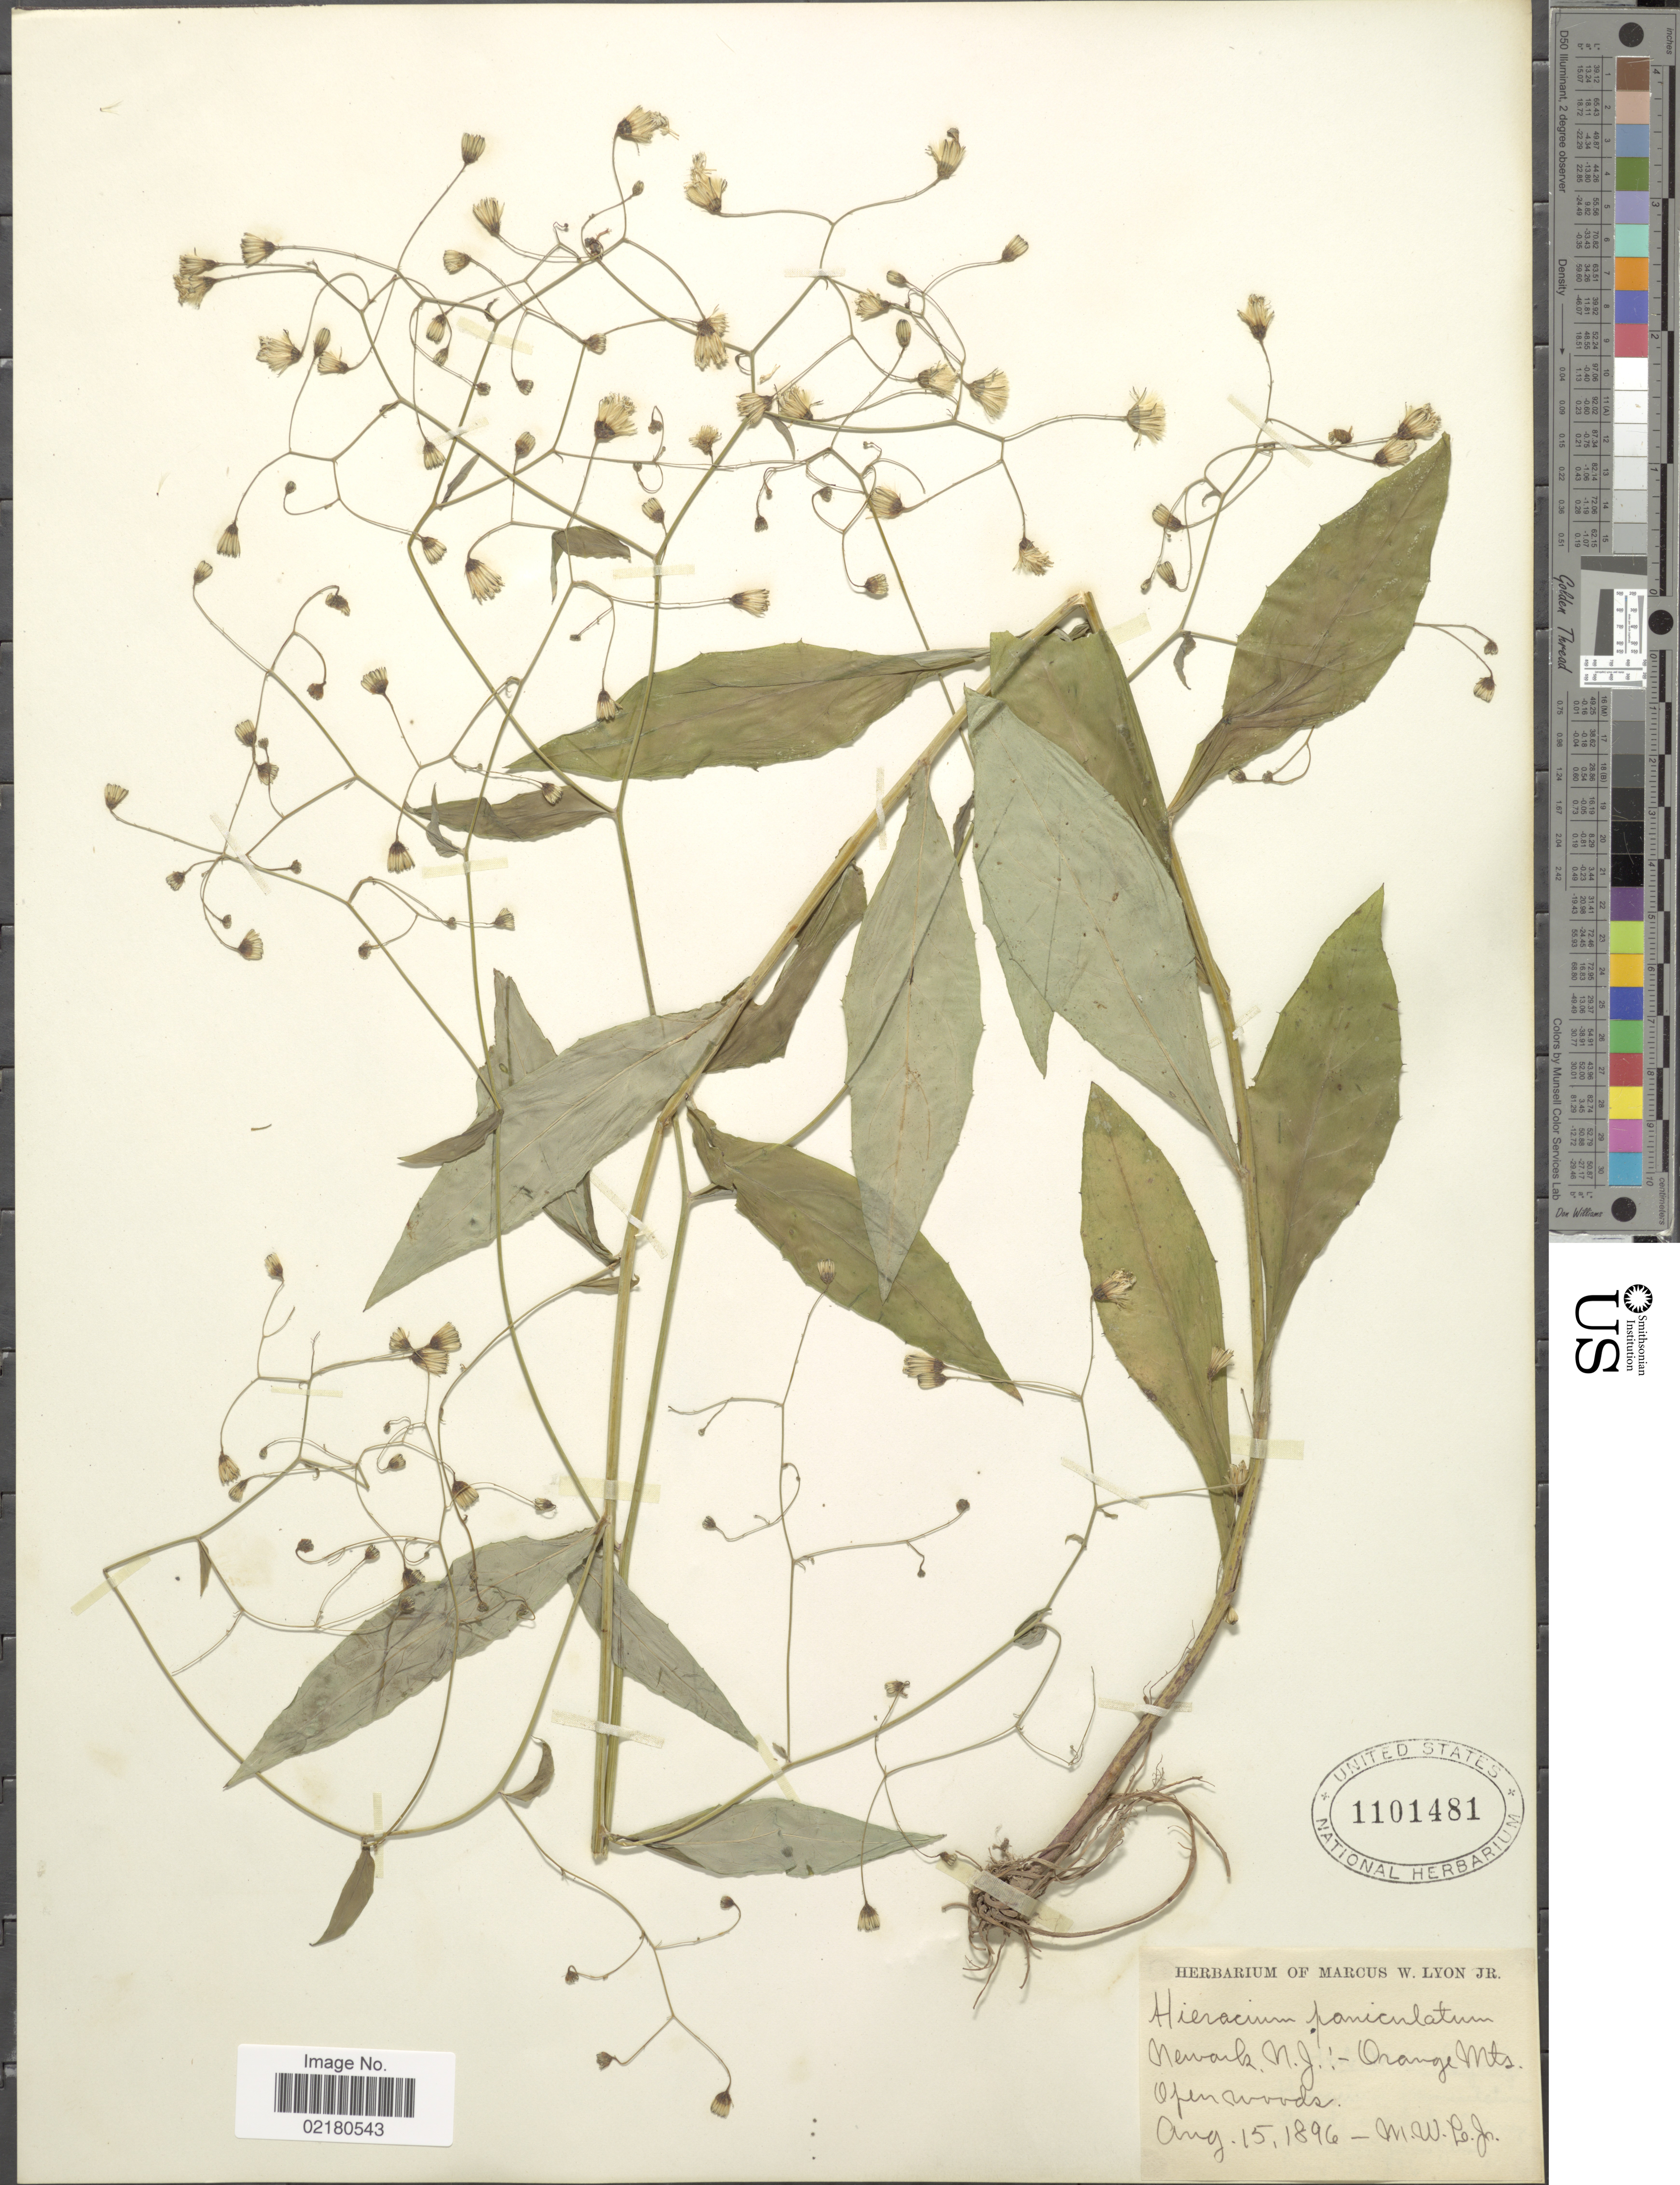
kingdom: Plantae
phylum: Tracheophyta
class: Magnoliopsida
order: Asterales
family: Asteraceae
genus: Hieracium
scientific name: Hieracium paniculatum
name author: L.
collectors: M. Lyon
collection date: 1896-08-15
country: United States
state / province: New Jersey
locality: Newark N.J. Orange Mts., open woods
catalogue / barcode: US 1101481